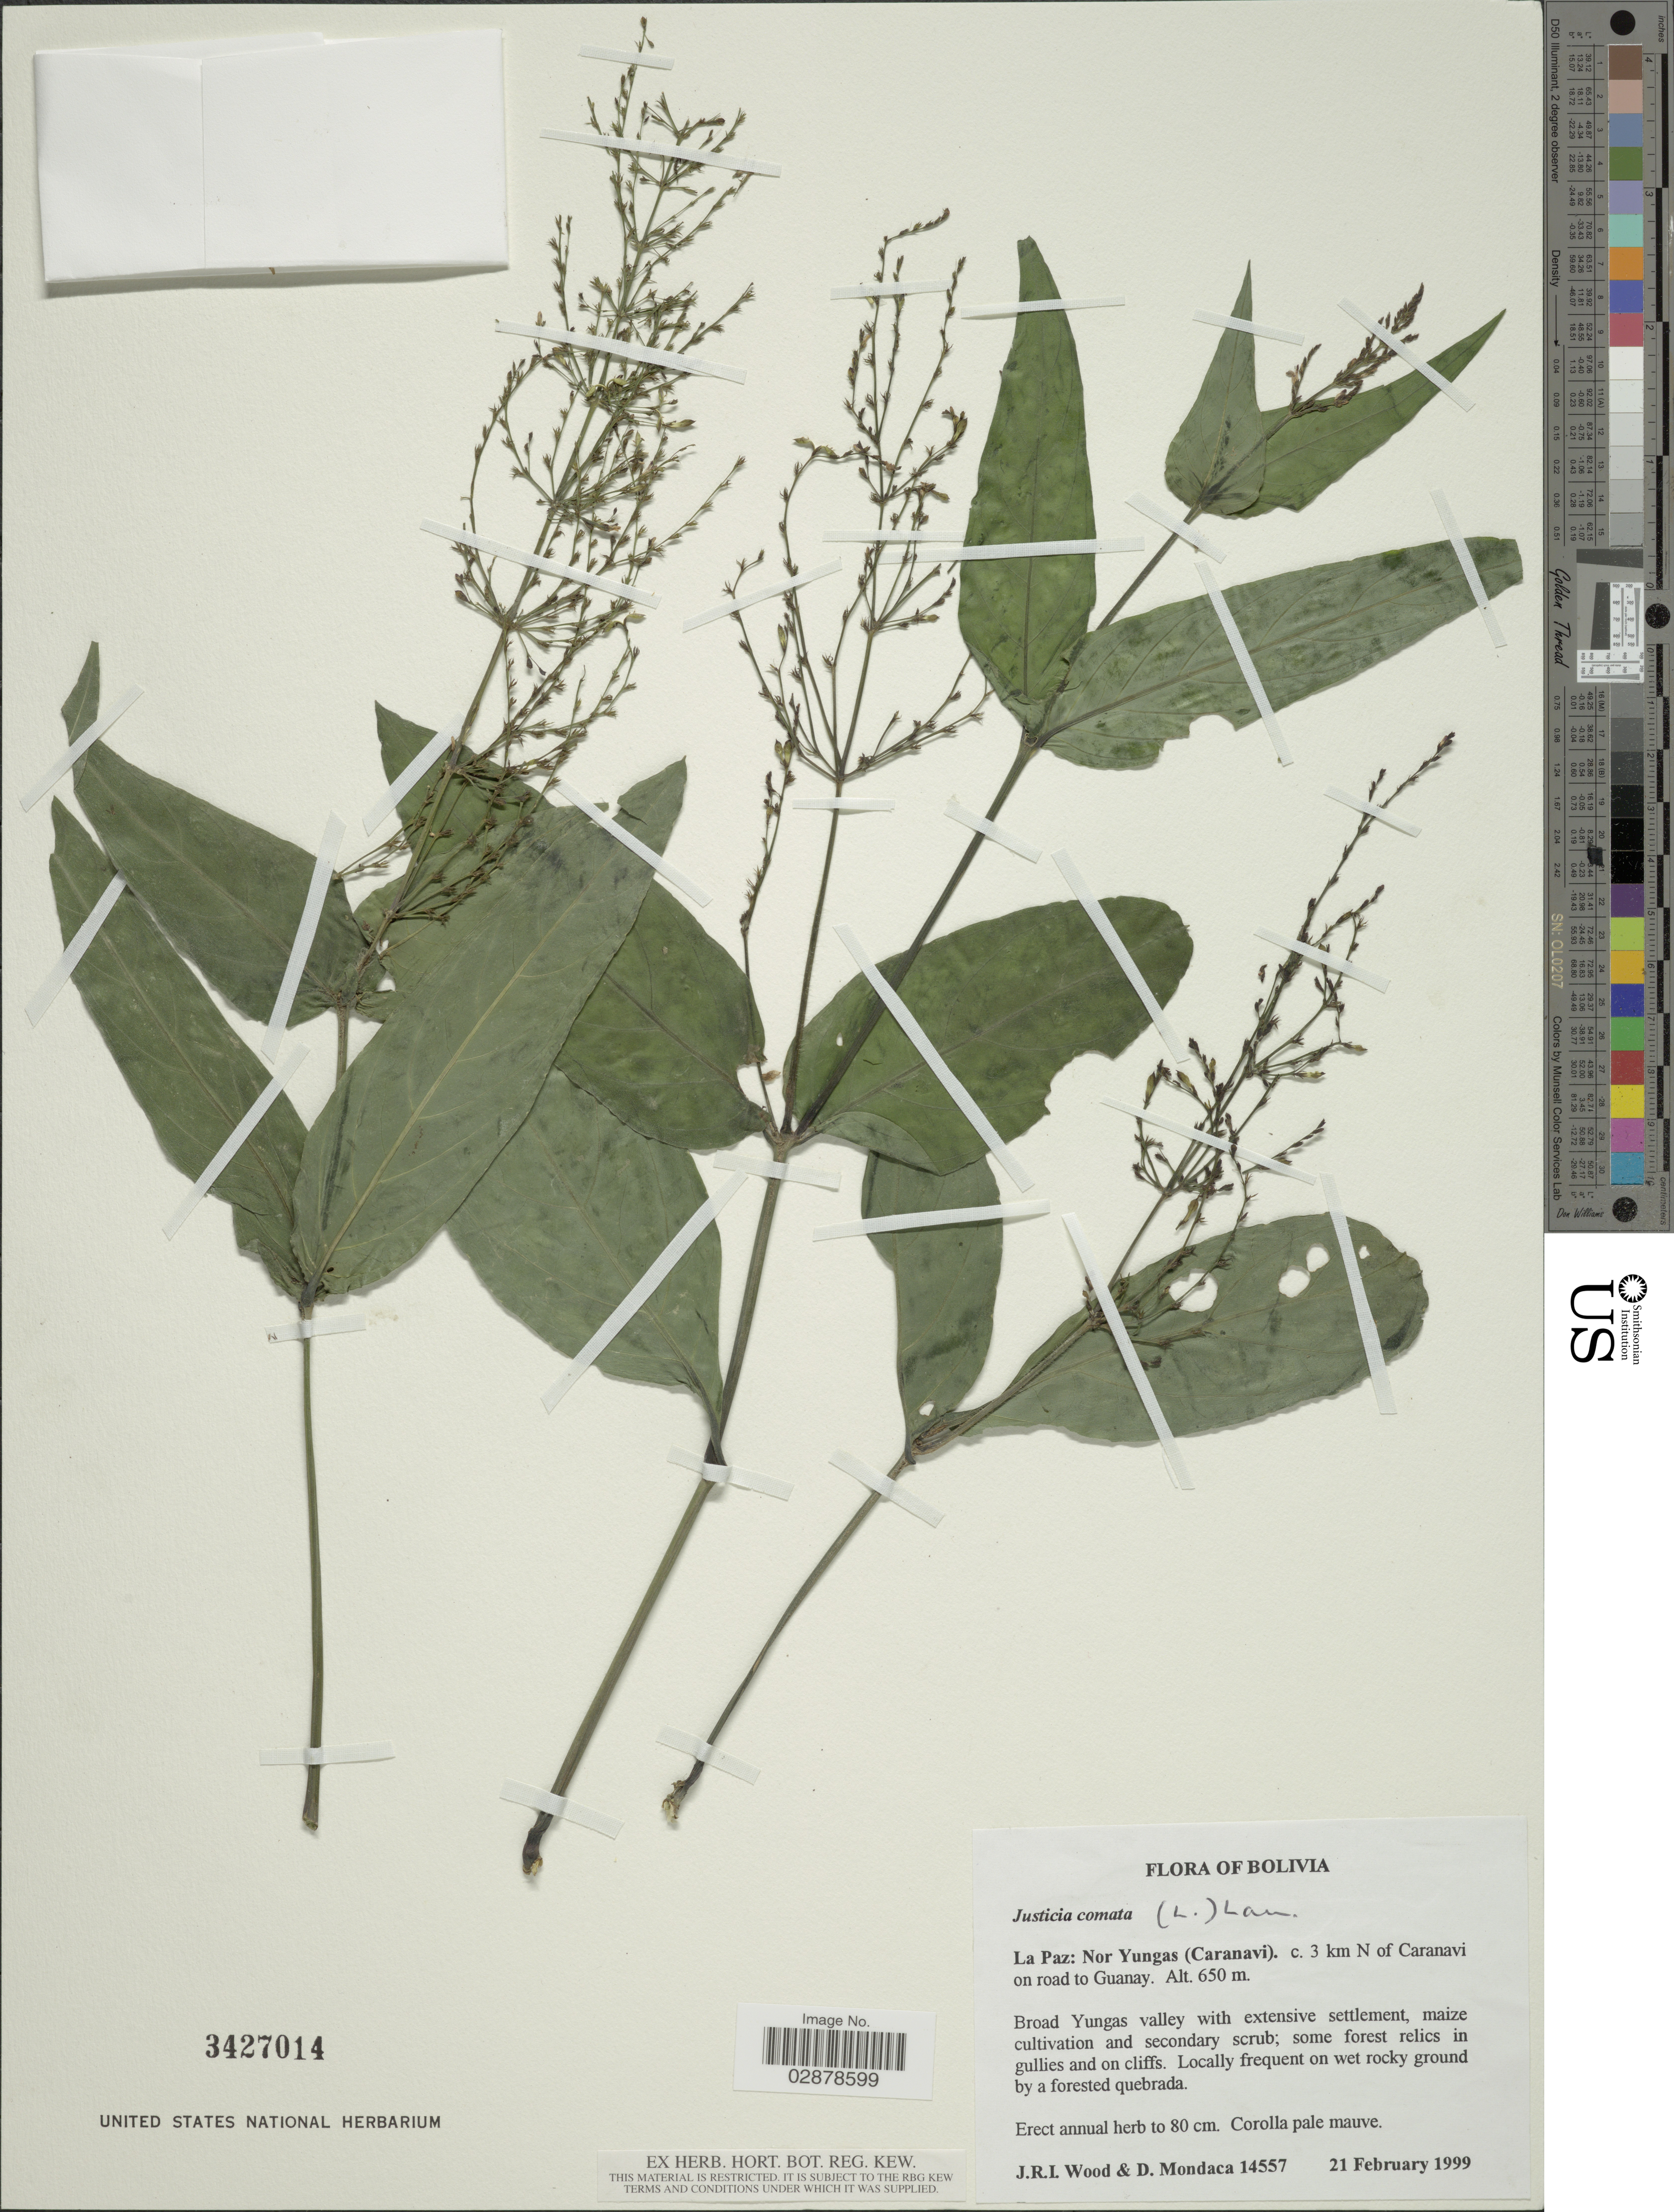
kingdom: Plantae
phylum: Tracheophyta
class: Magnoliopsida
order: Lamiales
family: Acanthaceae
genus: Justicia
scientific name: Justicia comata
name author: (L.) Lam.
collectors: J. R. I. Wood & D. Mondaca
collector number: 14557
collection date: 1999-02-21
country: Bolivia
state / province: La Paz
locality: Nor Yungas (Caranavi), c. 3 km N of Caranavi on road to Guanay.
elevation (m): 650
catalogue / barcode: US 3427014